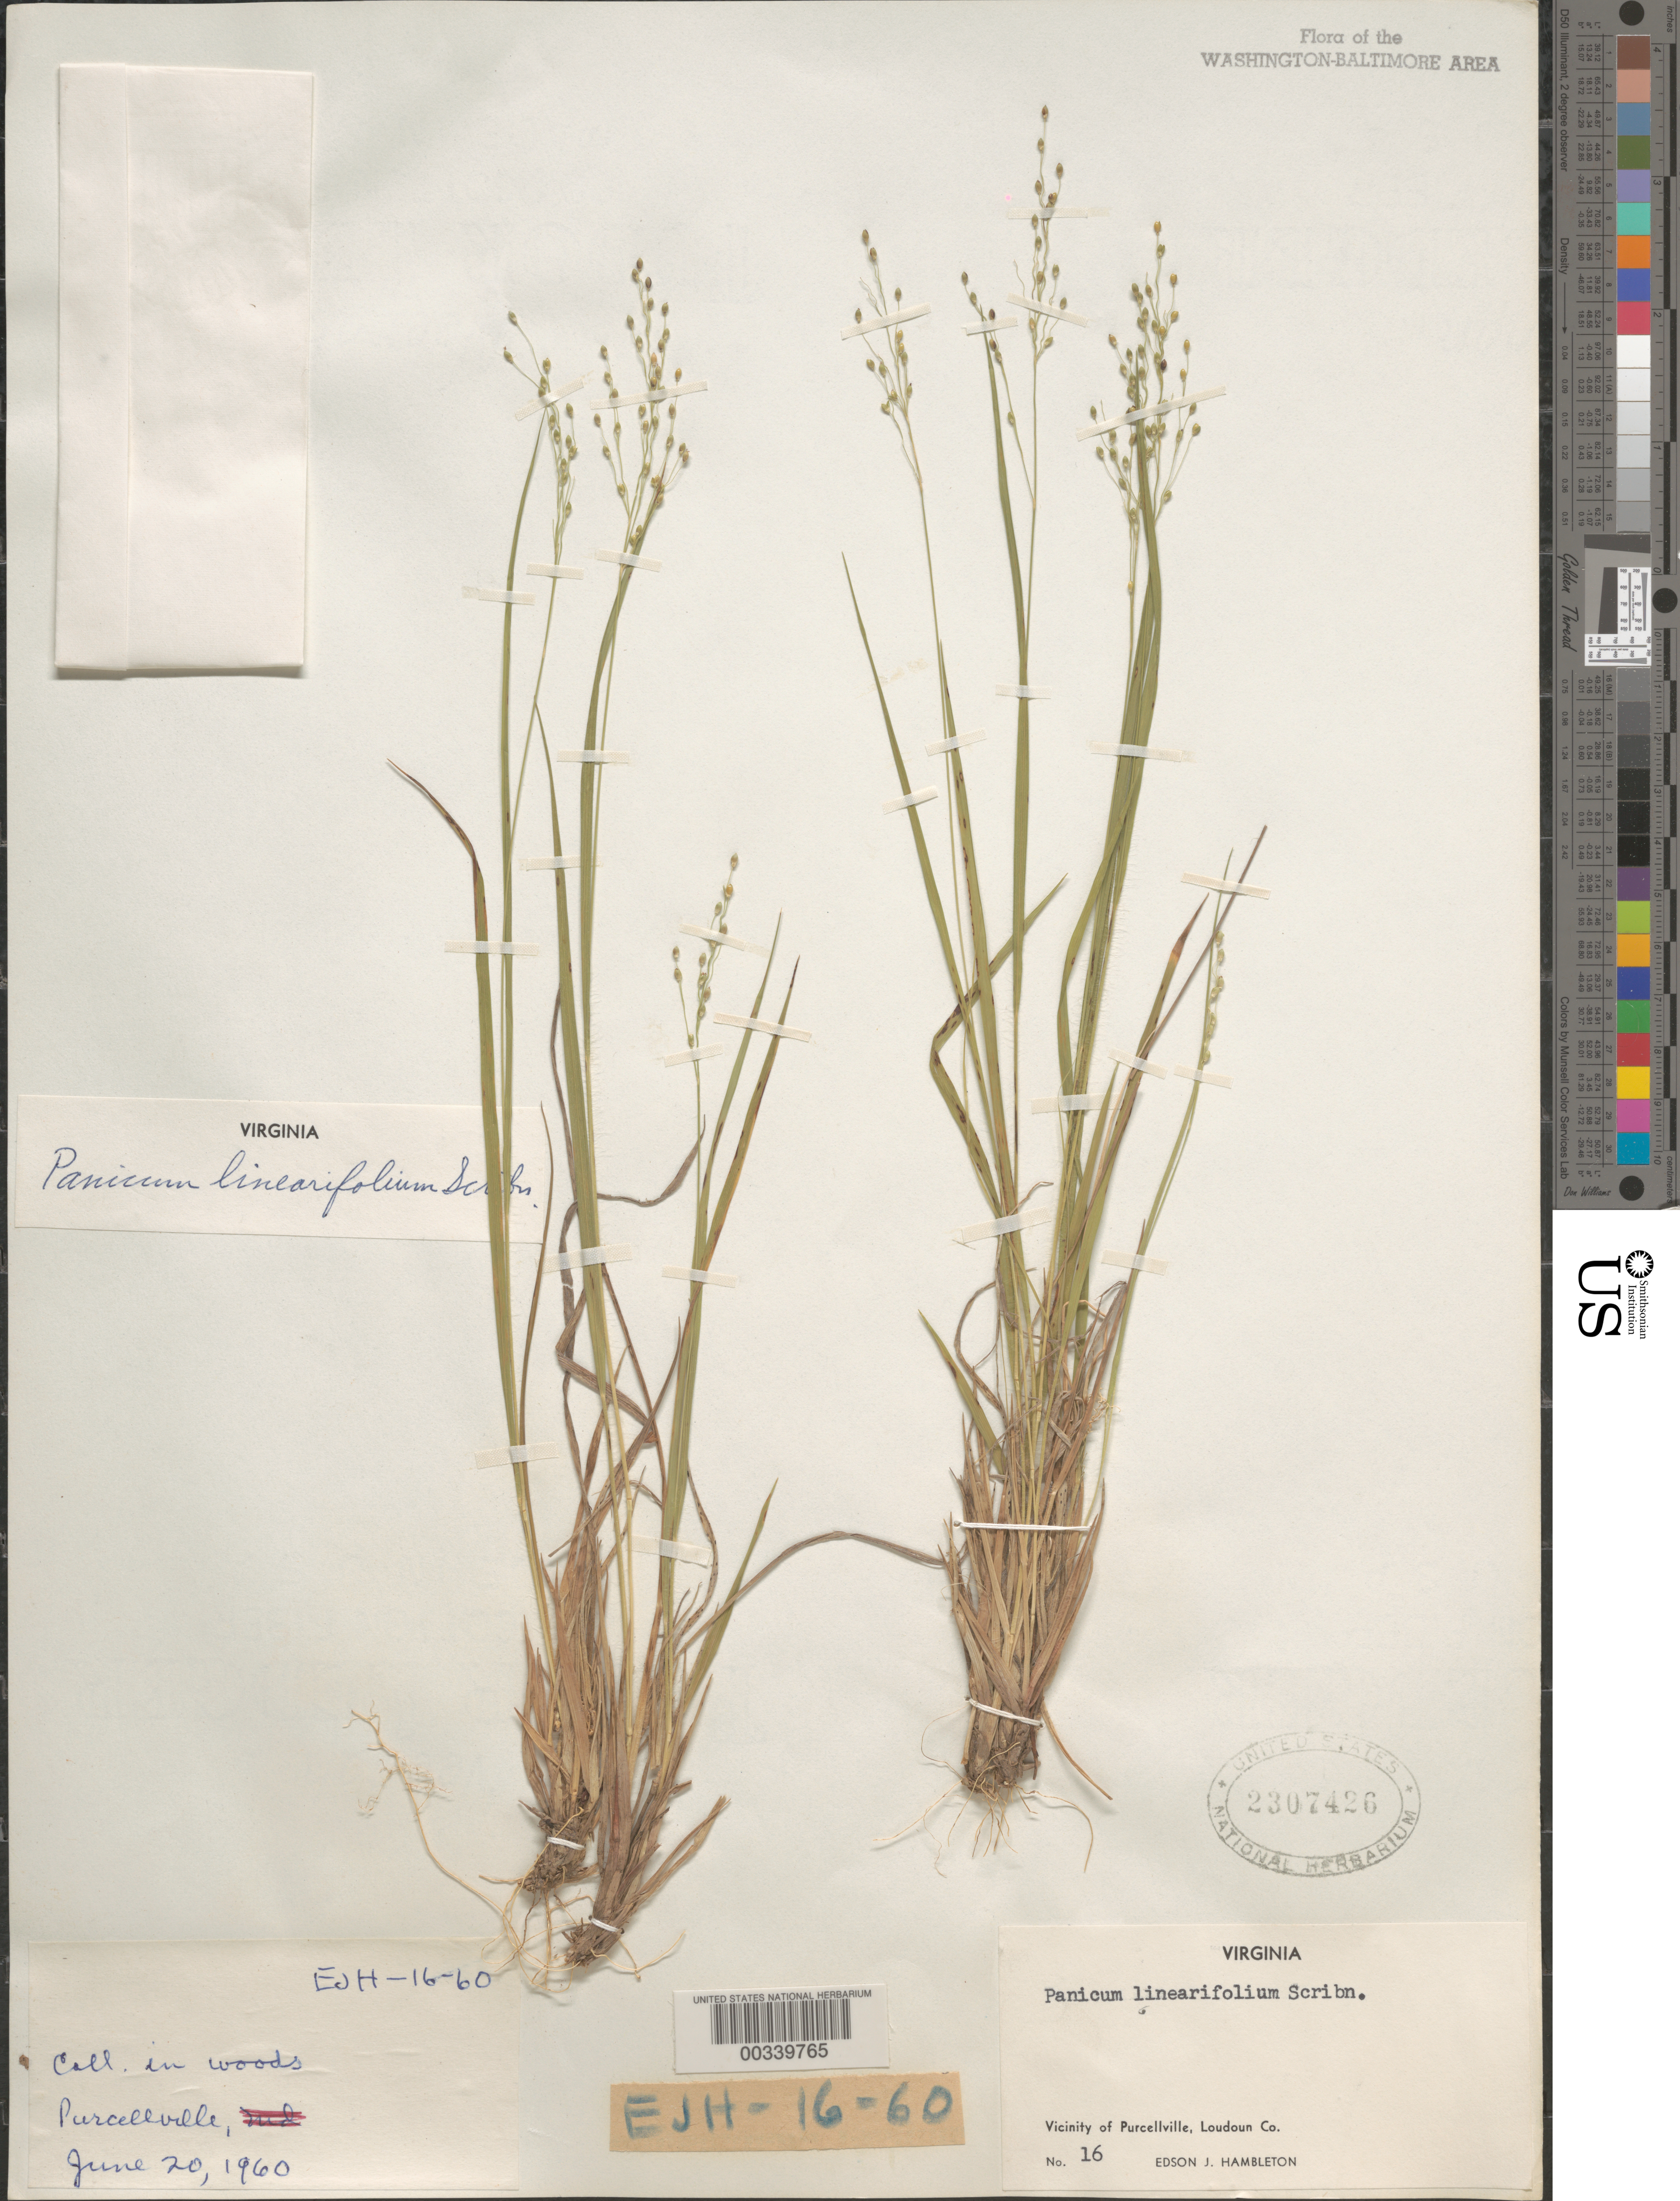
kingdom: Plantae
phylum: Tracheophyta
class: Liliopsida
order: Poales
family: Poaceae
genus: Dichanthelium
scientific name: Dichanthelium linearifolium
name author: (Scribn.) Gould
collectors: E. Hambleton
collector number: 16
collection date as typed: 20 Jun 1960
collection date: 1960-06-20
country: United States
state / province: Virginia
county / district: Loudoun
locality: Purcellville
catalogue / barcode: US 2307426